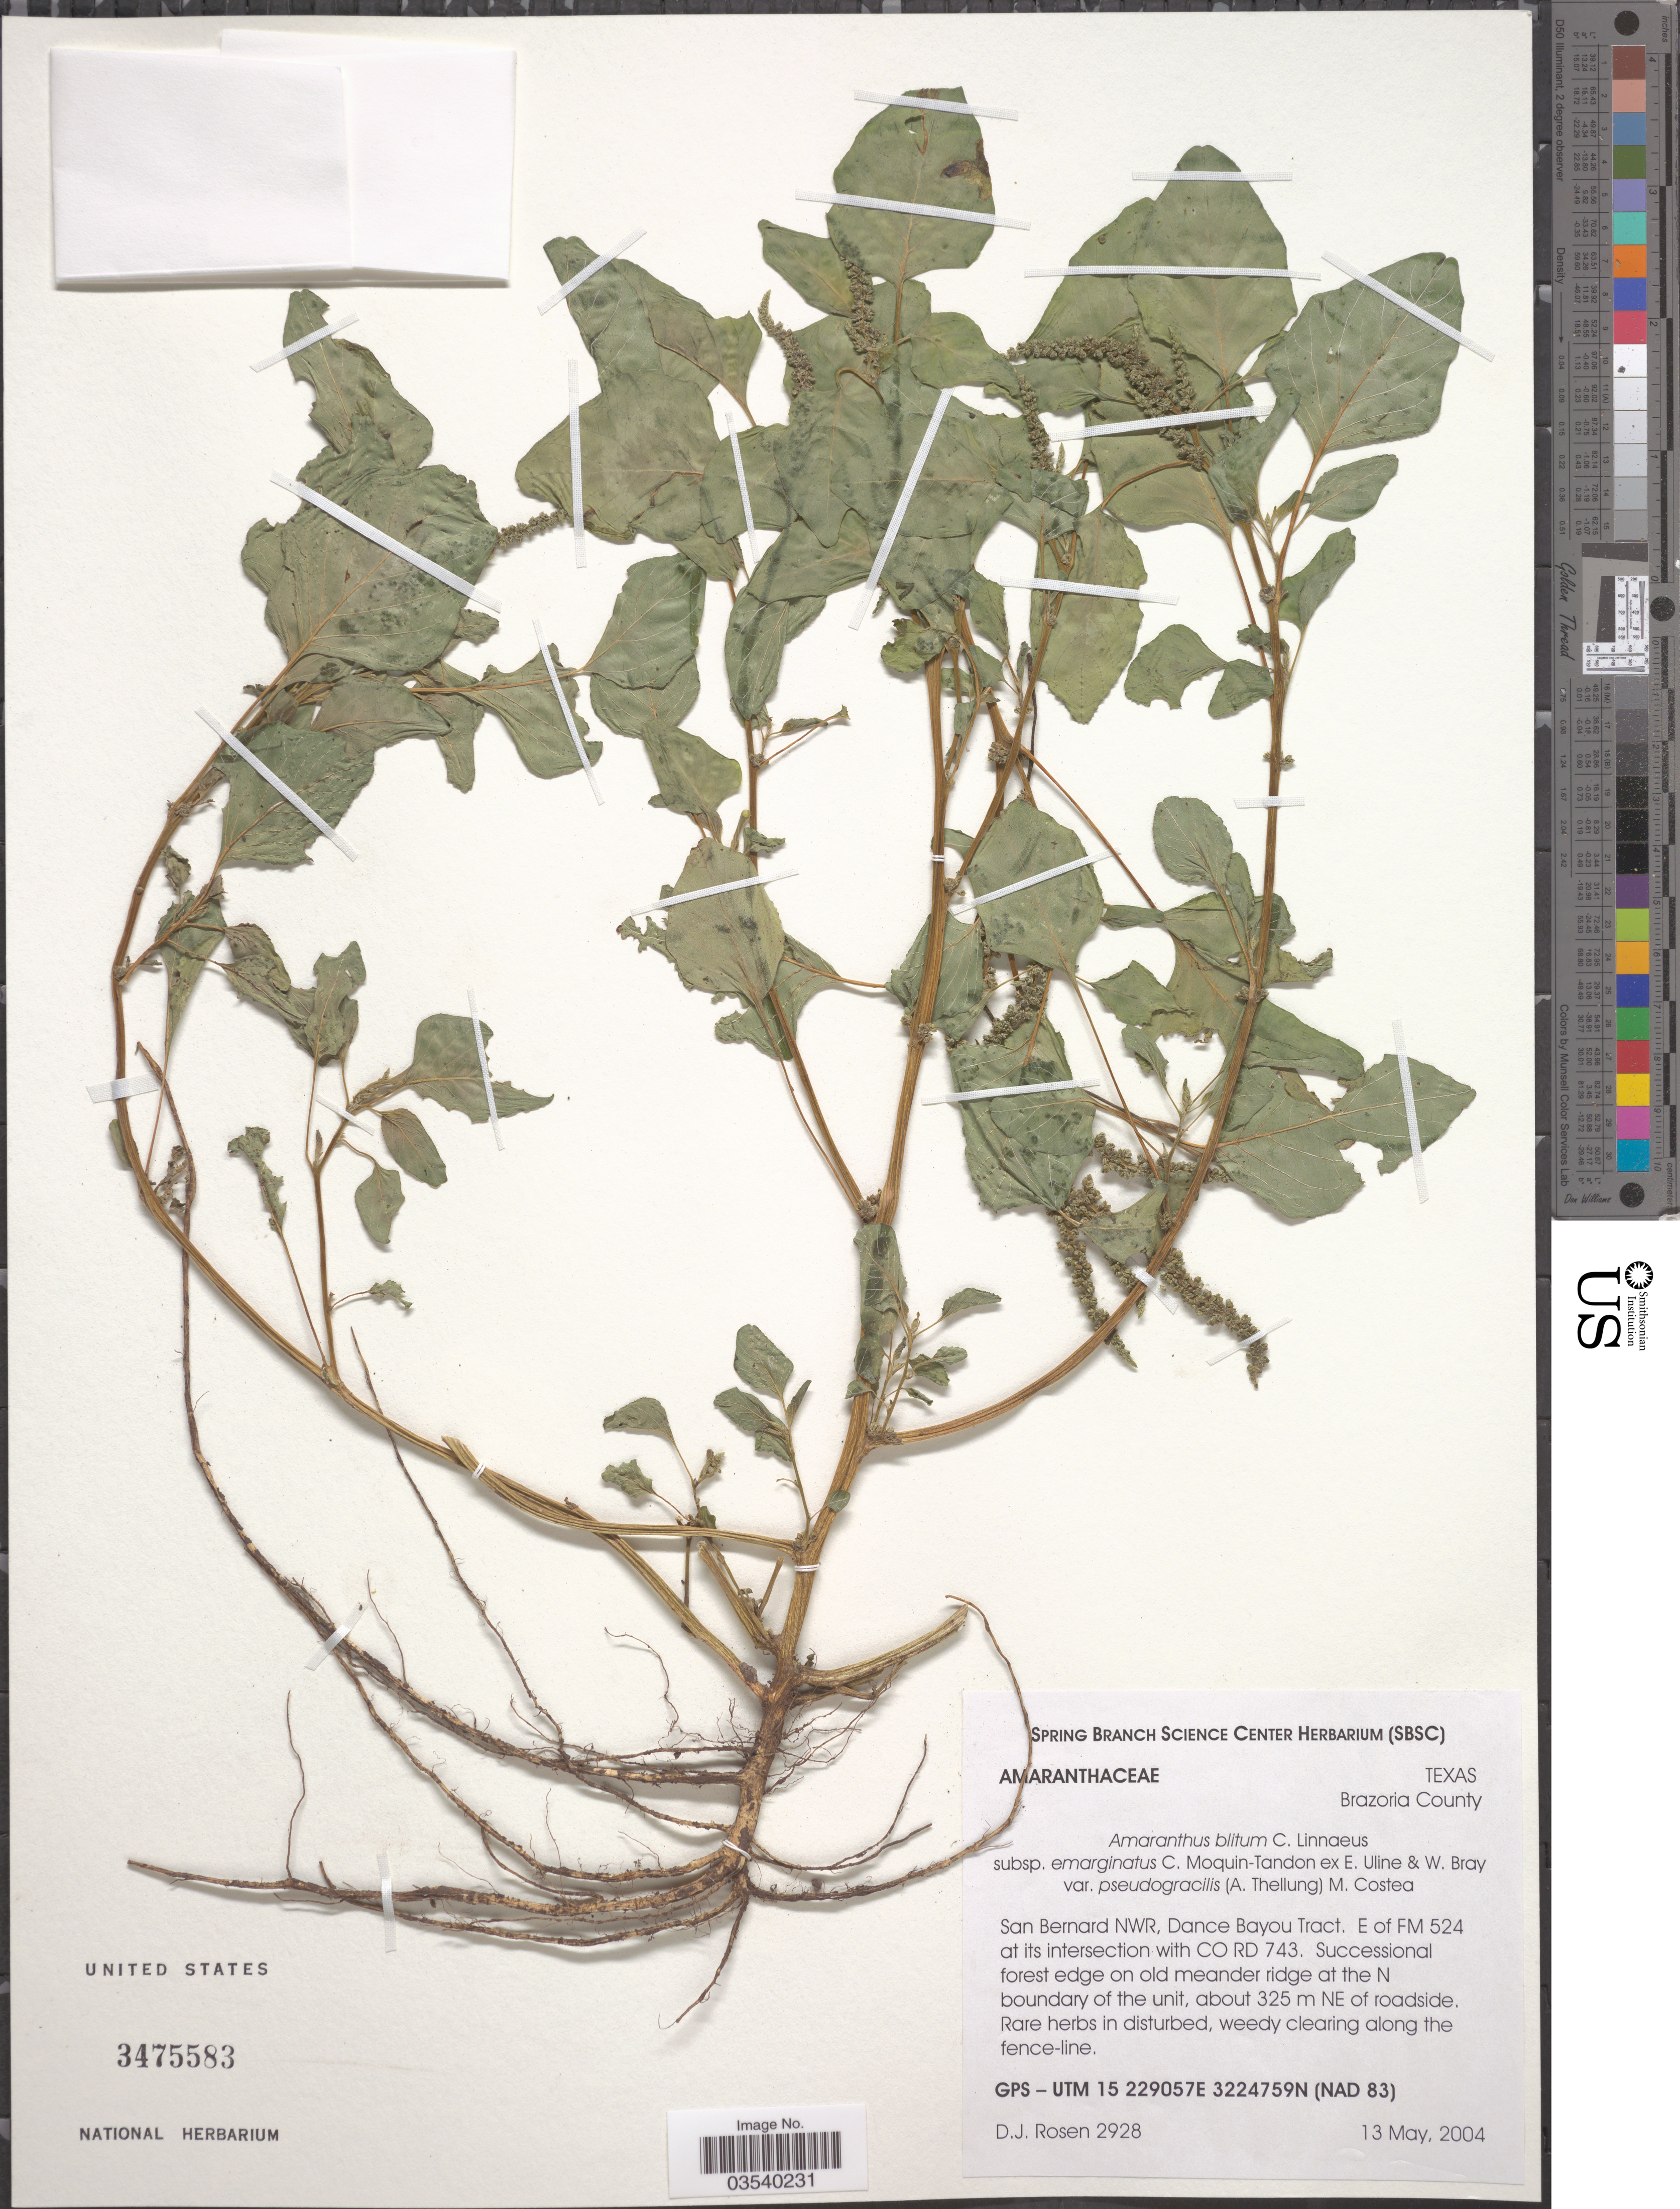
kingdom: Plantae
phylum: Tracheophyta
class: Magnoliopsida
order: Caryophyllales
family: Amaranthaceae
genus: Amaranthus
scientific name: Amaranthus blitum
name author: L.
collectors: D. J. Rosen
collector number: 2928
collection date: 2004-05-13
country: United States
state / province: Texas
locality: Brazoria County. San Bernard NWR, Dance Bayou Tract. E of FM 524 at its intersection with CO RD 743. Successional forest edge on old meander ridge at the N boundary of the unit, about 325 m NE of roadside. GPS - UTM 15 (NAD 83).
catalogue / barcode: US 3475583